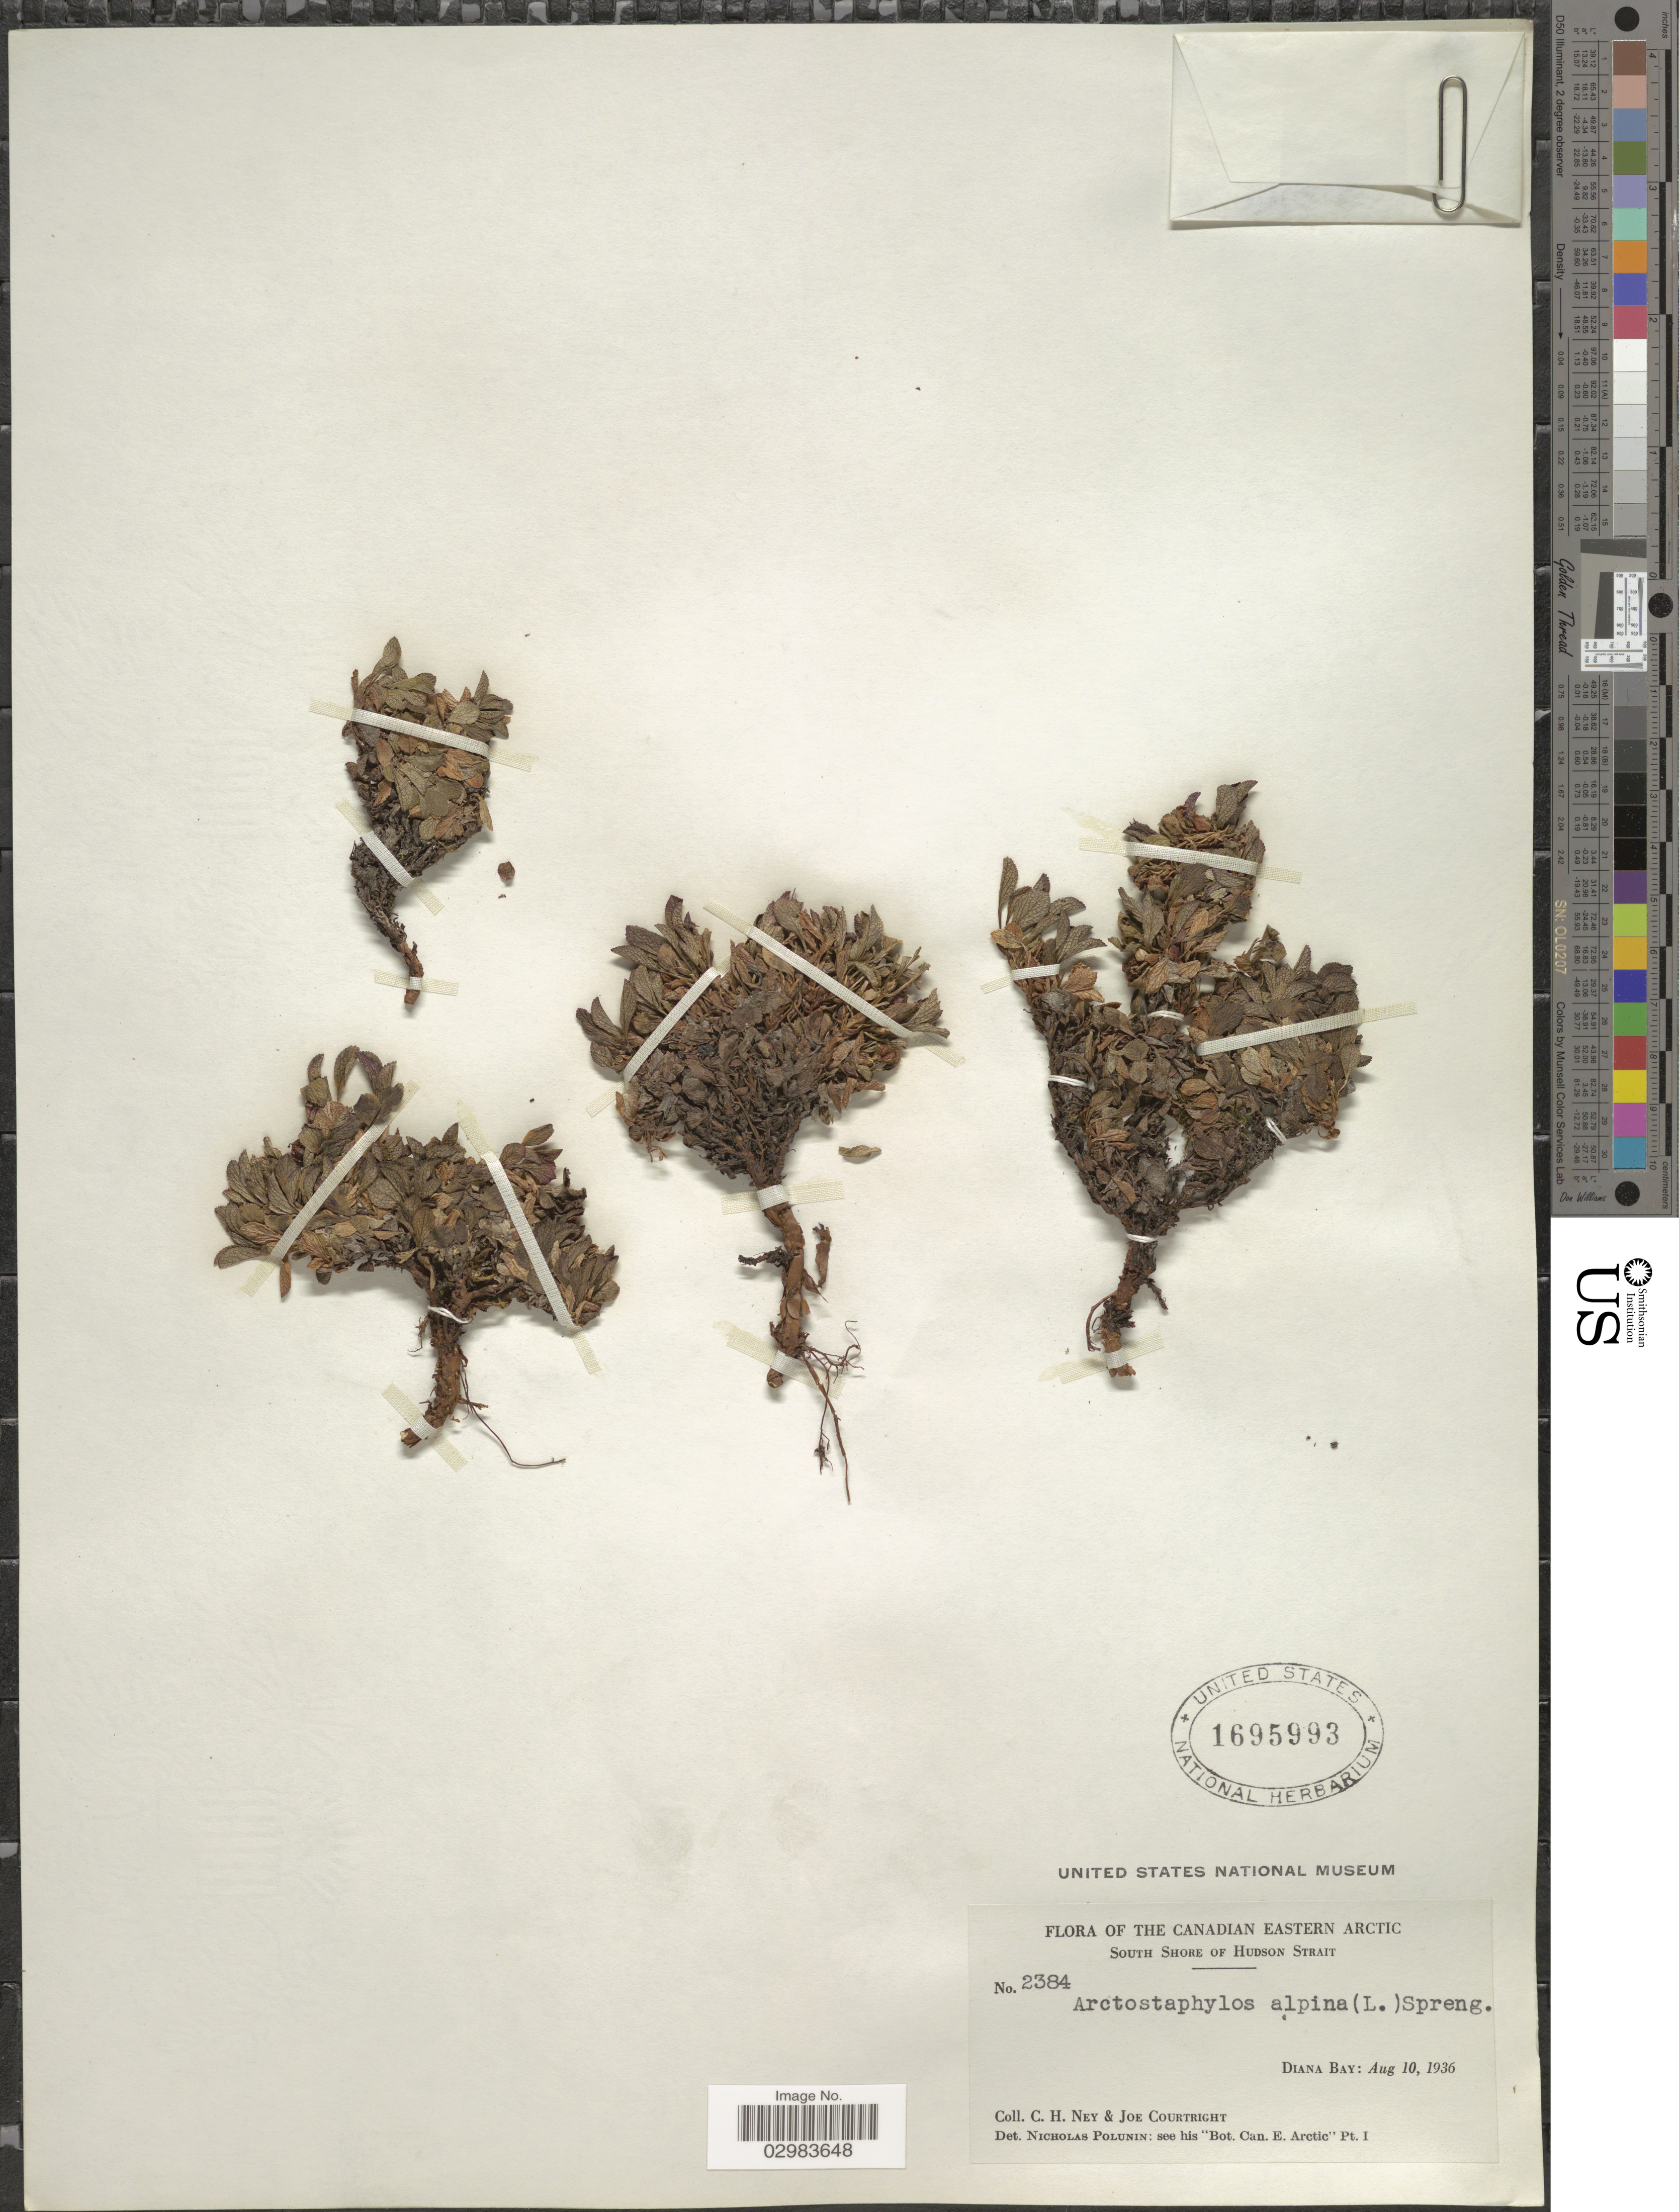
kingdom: Plantae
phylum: Tracheophyta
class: Magnoliopsida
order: Ericales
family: Ericaceae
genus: Arctostaphylos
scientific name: Arctostaphylos alpina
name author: (L.) Spreng.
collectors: C. Ney & J. Courtright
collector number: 2384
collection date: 1936-08-10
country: Canada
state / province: Quebec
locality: The Canadian Eastern Arctic. South Shore of Hudson Strait. Diana Bay.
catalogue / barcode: US 1695993